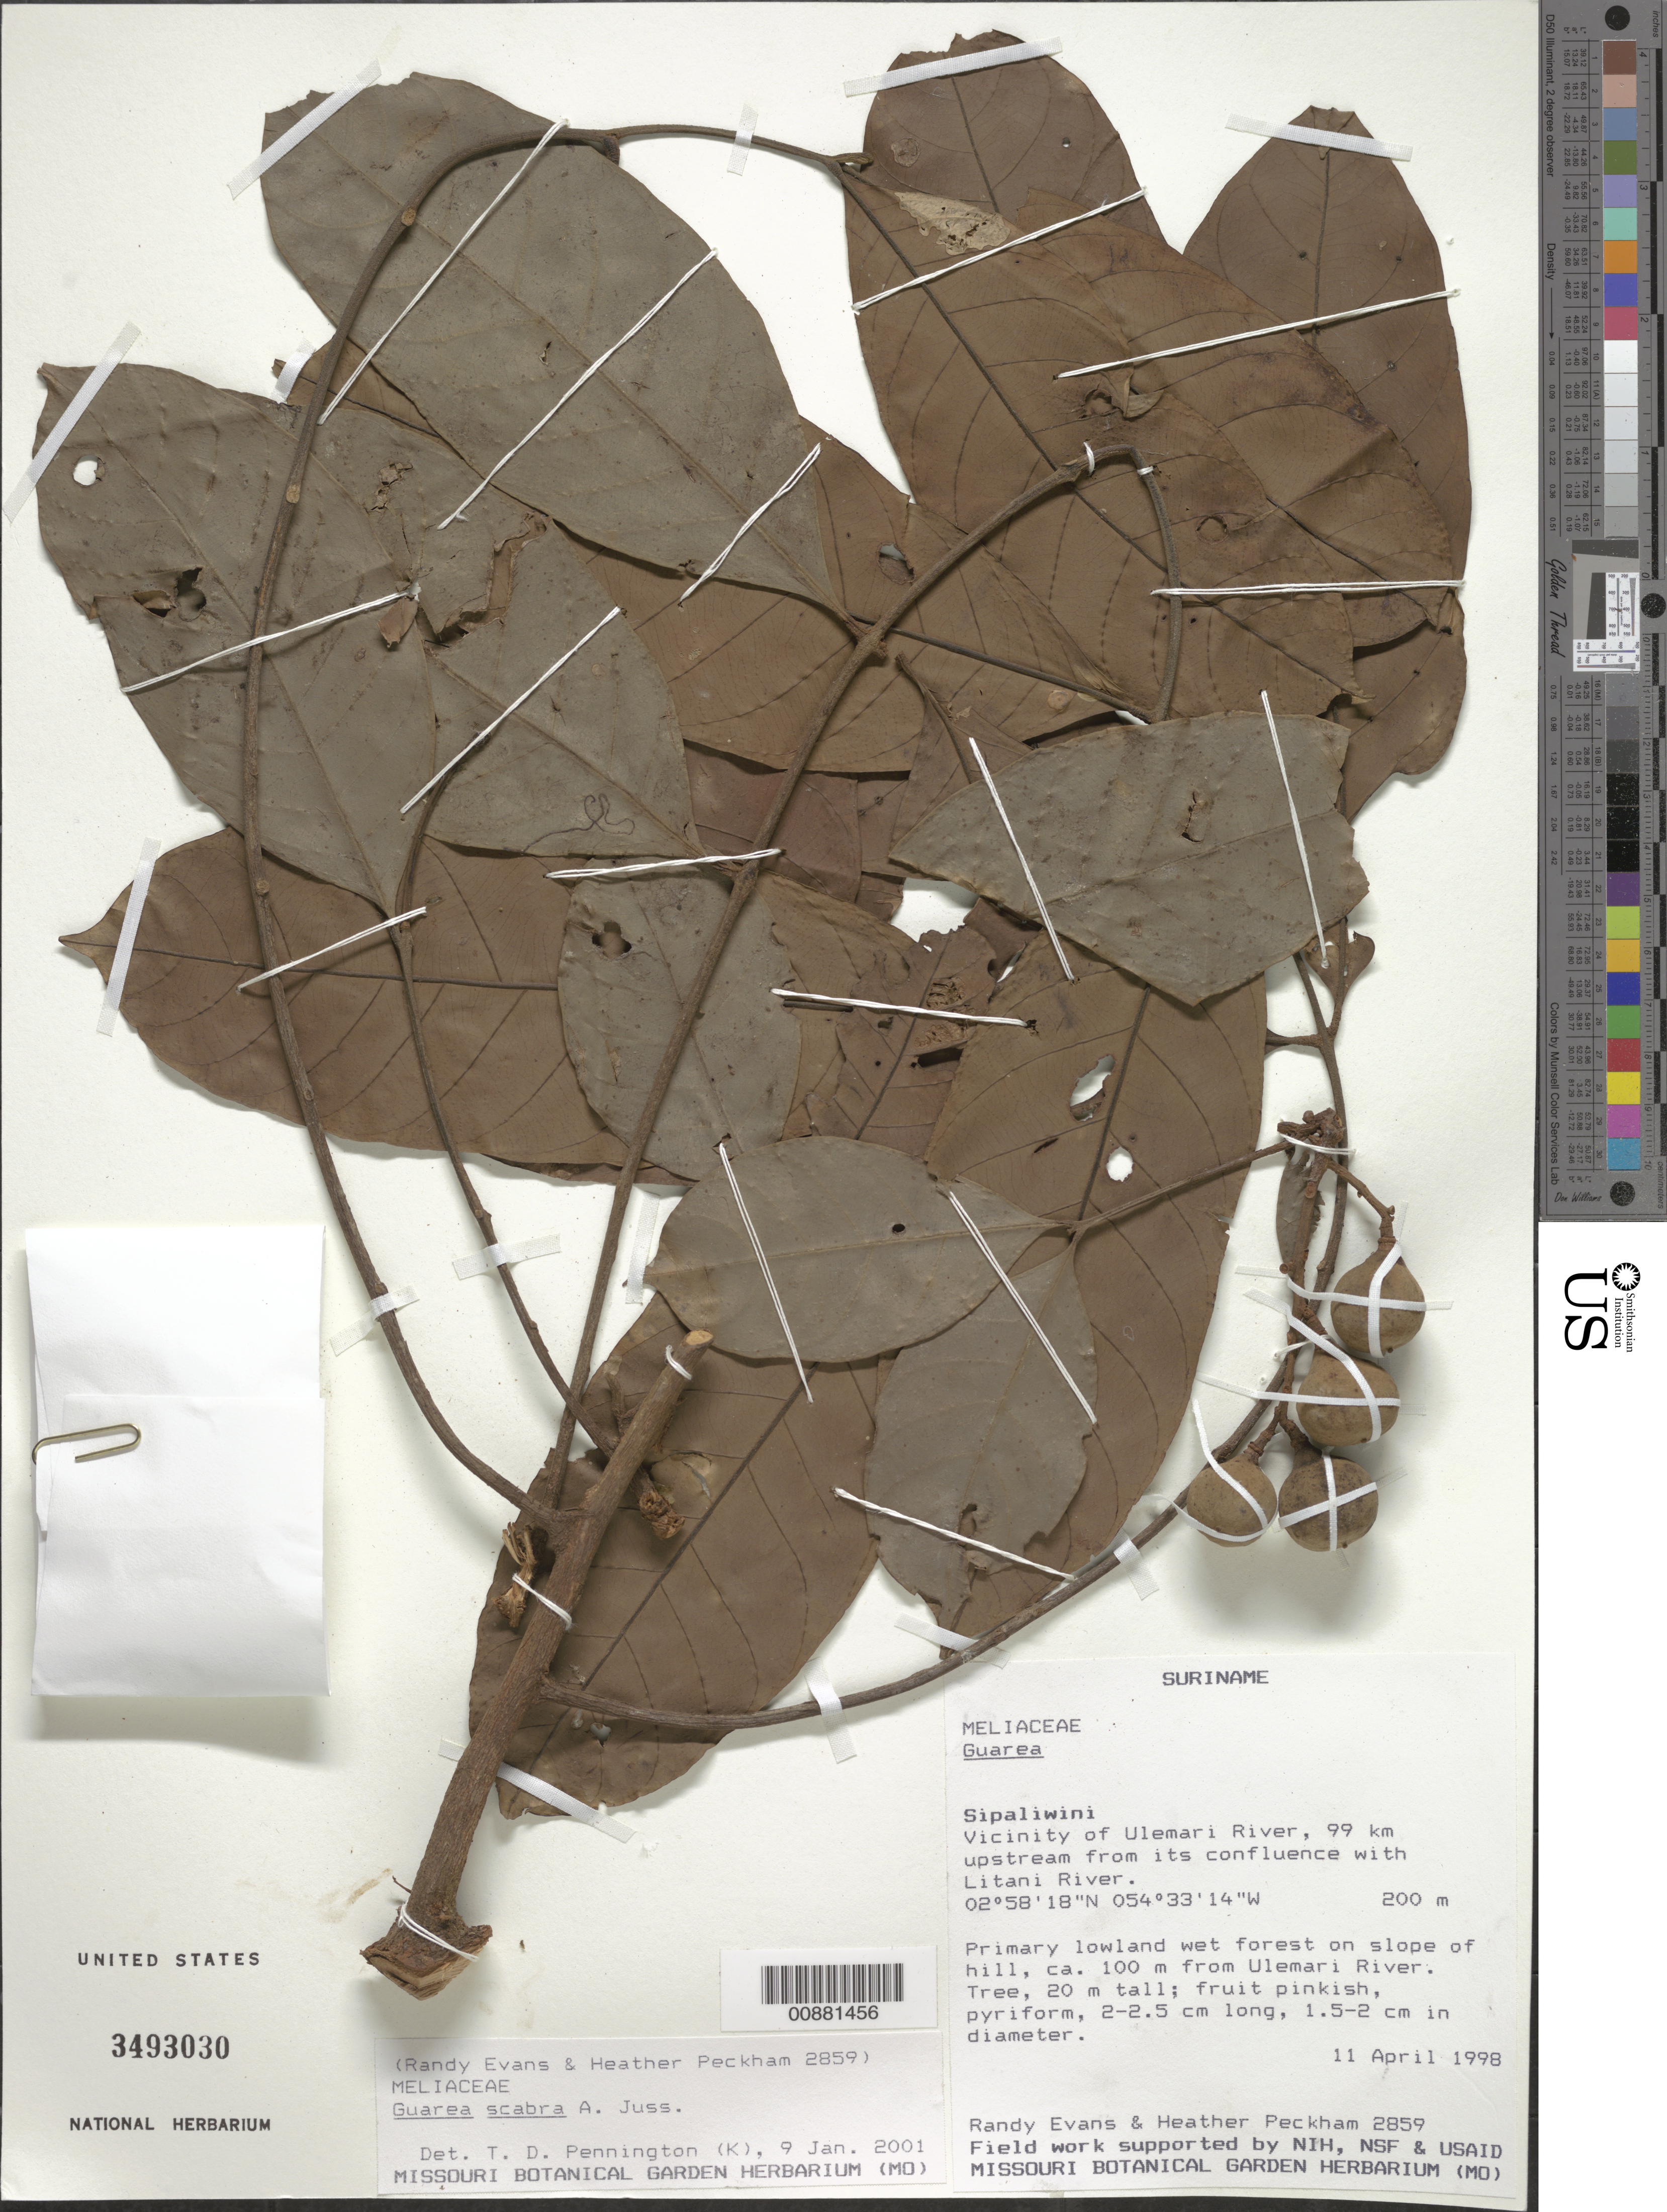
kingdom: Plantae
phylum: Tracheophyta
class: Magnoliopsida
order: Sapindales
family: Meliaceae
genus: Guarea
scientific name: Guarea scabra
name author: A. Juss.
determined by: Pennington, T. D., (K)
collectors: R. Evans & H. Peckham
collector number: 2859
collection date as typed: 11-Apr-98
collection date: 1998-04-11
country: Suriname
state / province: Sipaliwini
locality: Ulemari R., ca. 99 km upstream from confl. with Litani R.; ca. 100m from Ulemari River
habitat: Primary lowland wet forest on slope of hill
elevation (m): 200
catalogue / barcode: US 3493030